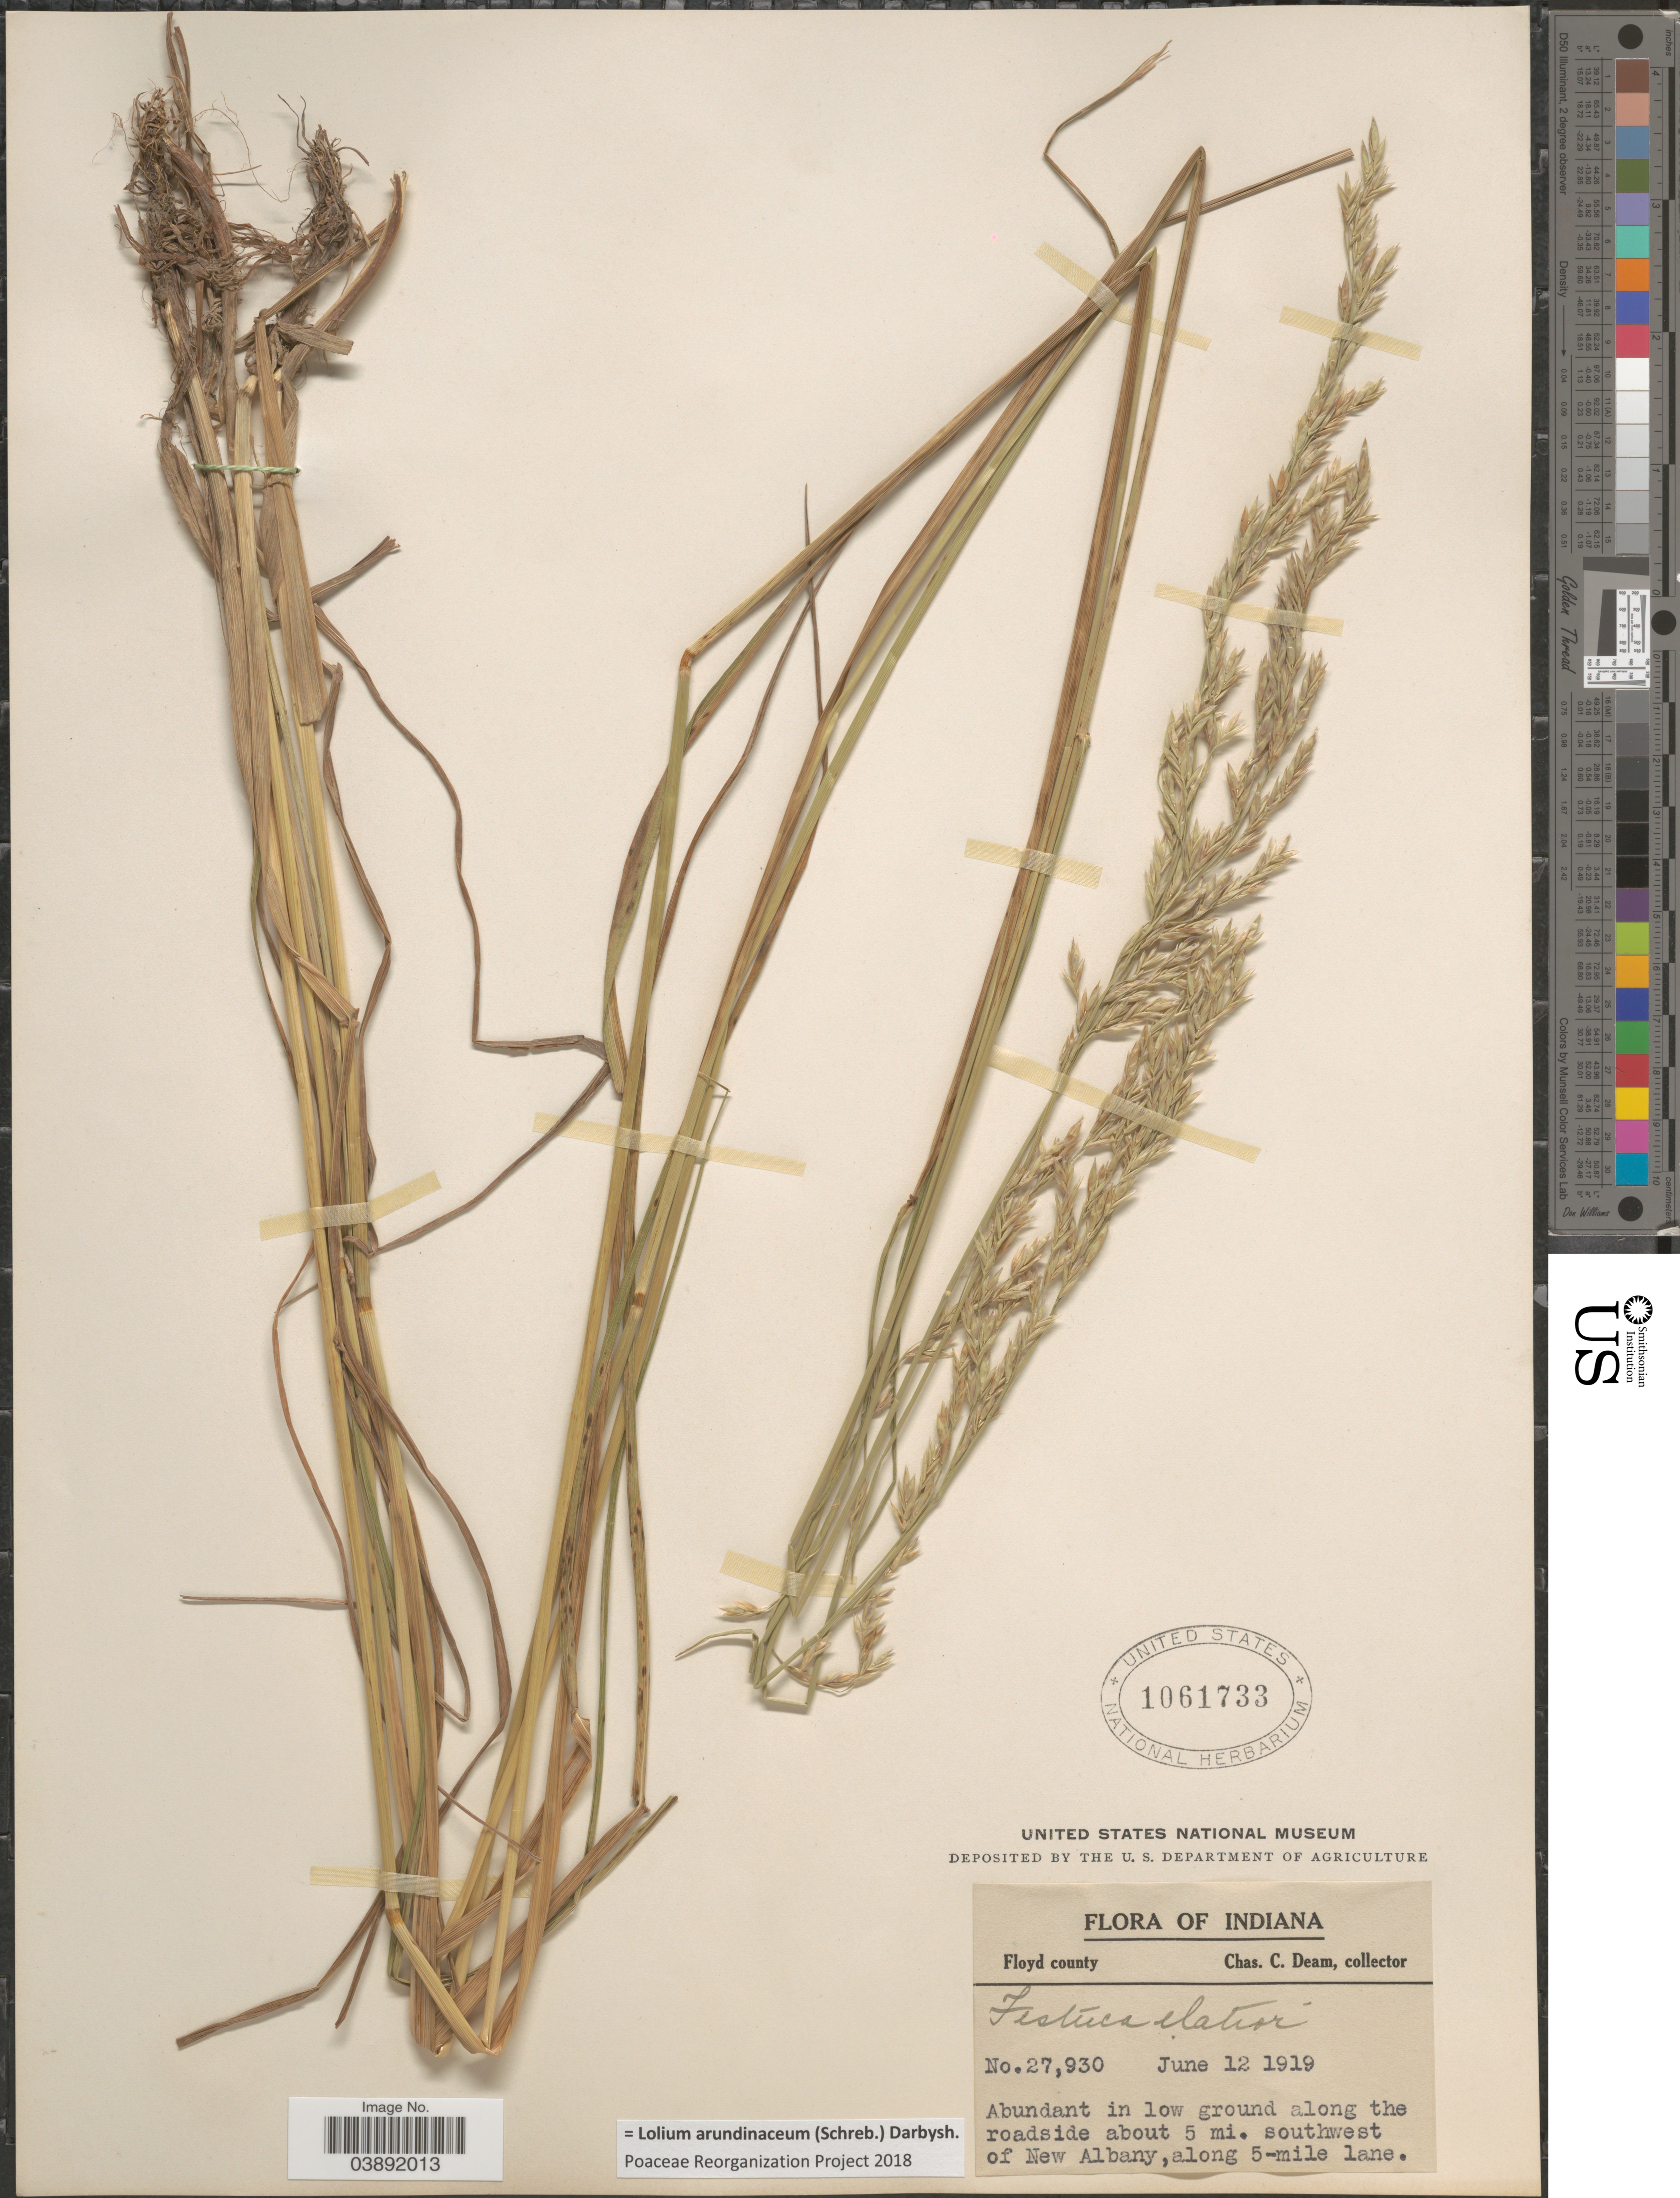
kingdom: Plantae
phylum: Tracheophyta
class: Liliopsida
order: Poales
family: Poaceae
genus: Lolium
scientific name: Lolium arundinaceum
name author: (Schreb.) Darbysh.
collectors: C. C. Deam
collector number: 27930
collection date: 1919-06-12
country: United States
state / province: Indiana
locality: Floyd county. Abundant in low ground along the roadside about 5 mi. southwest of New Albany, along 5-mile lane.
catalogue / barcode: US 1061733